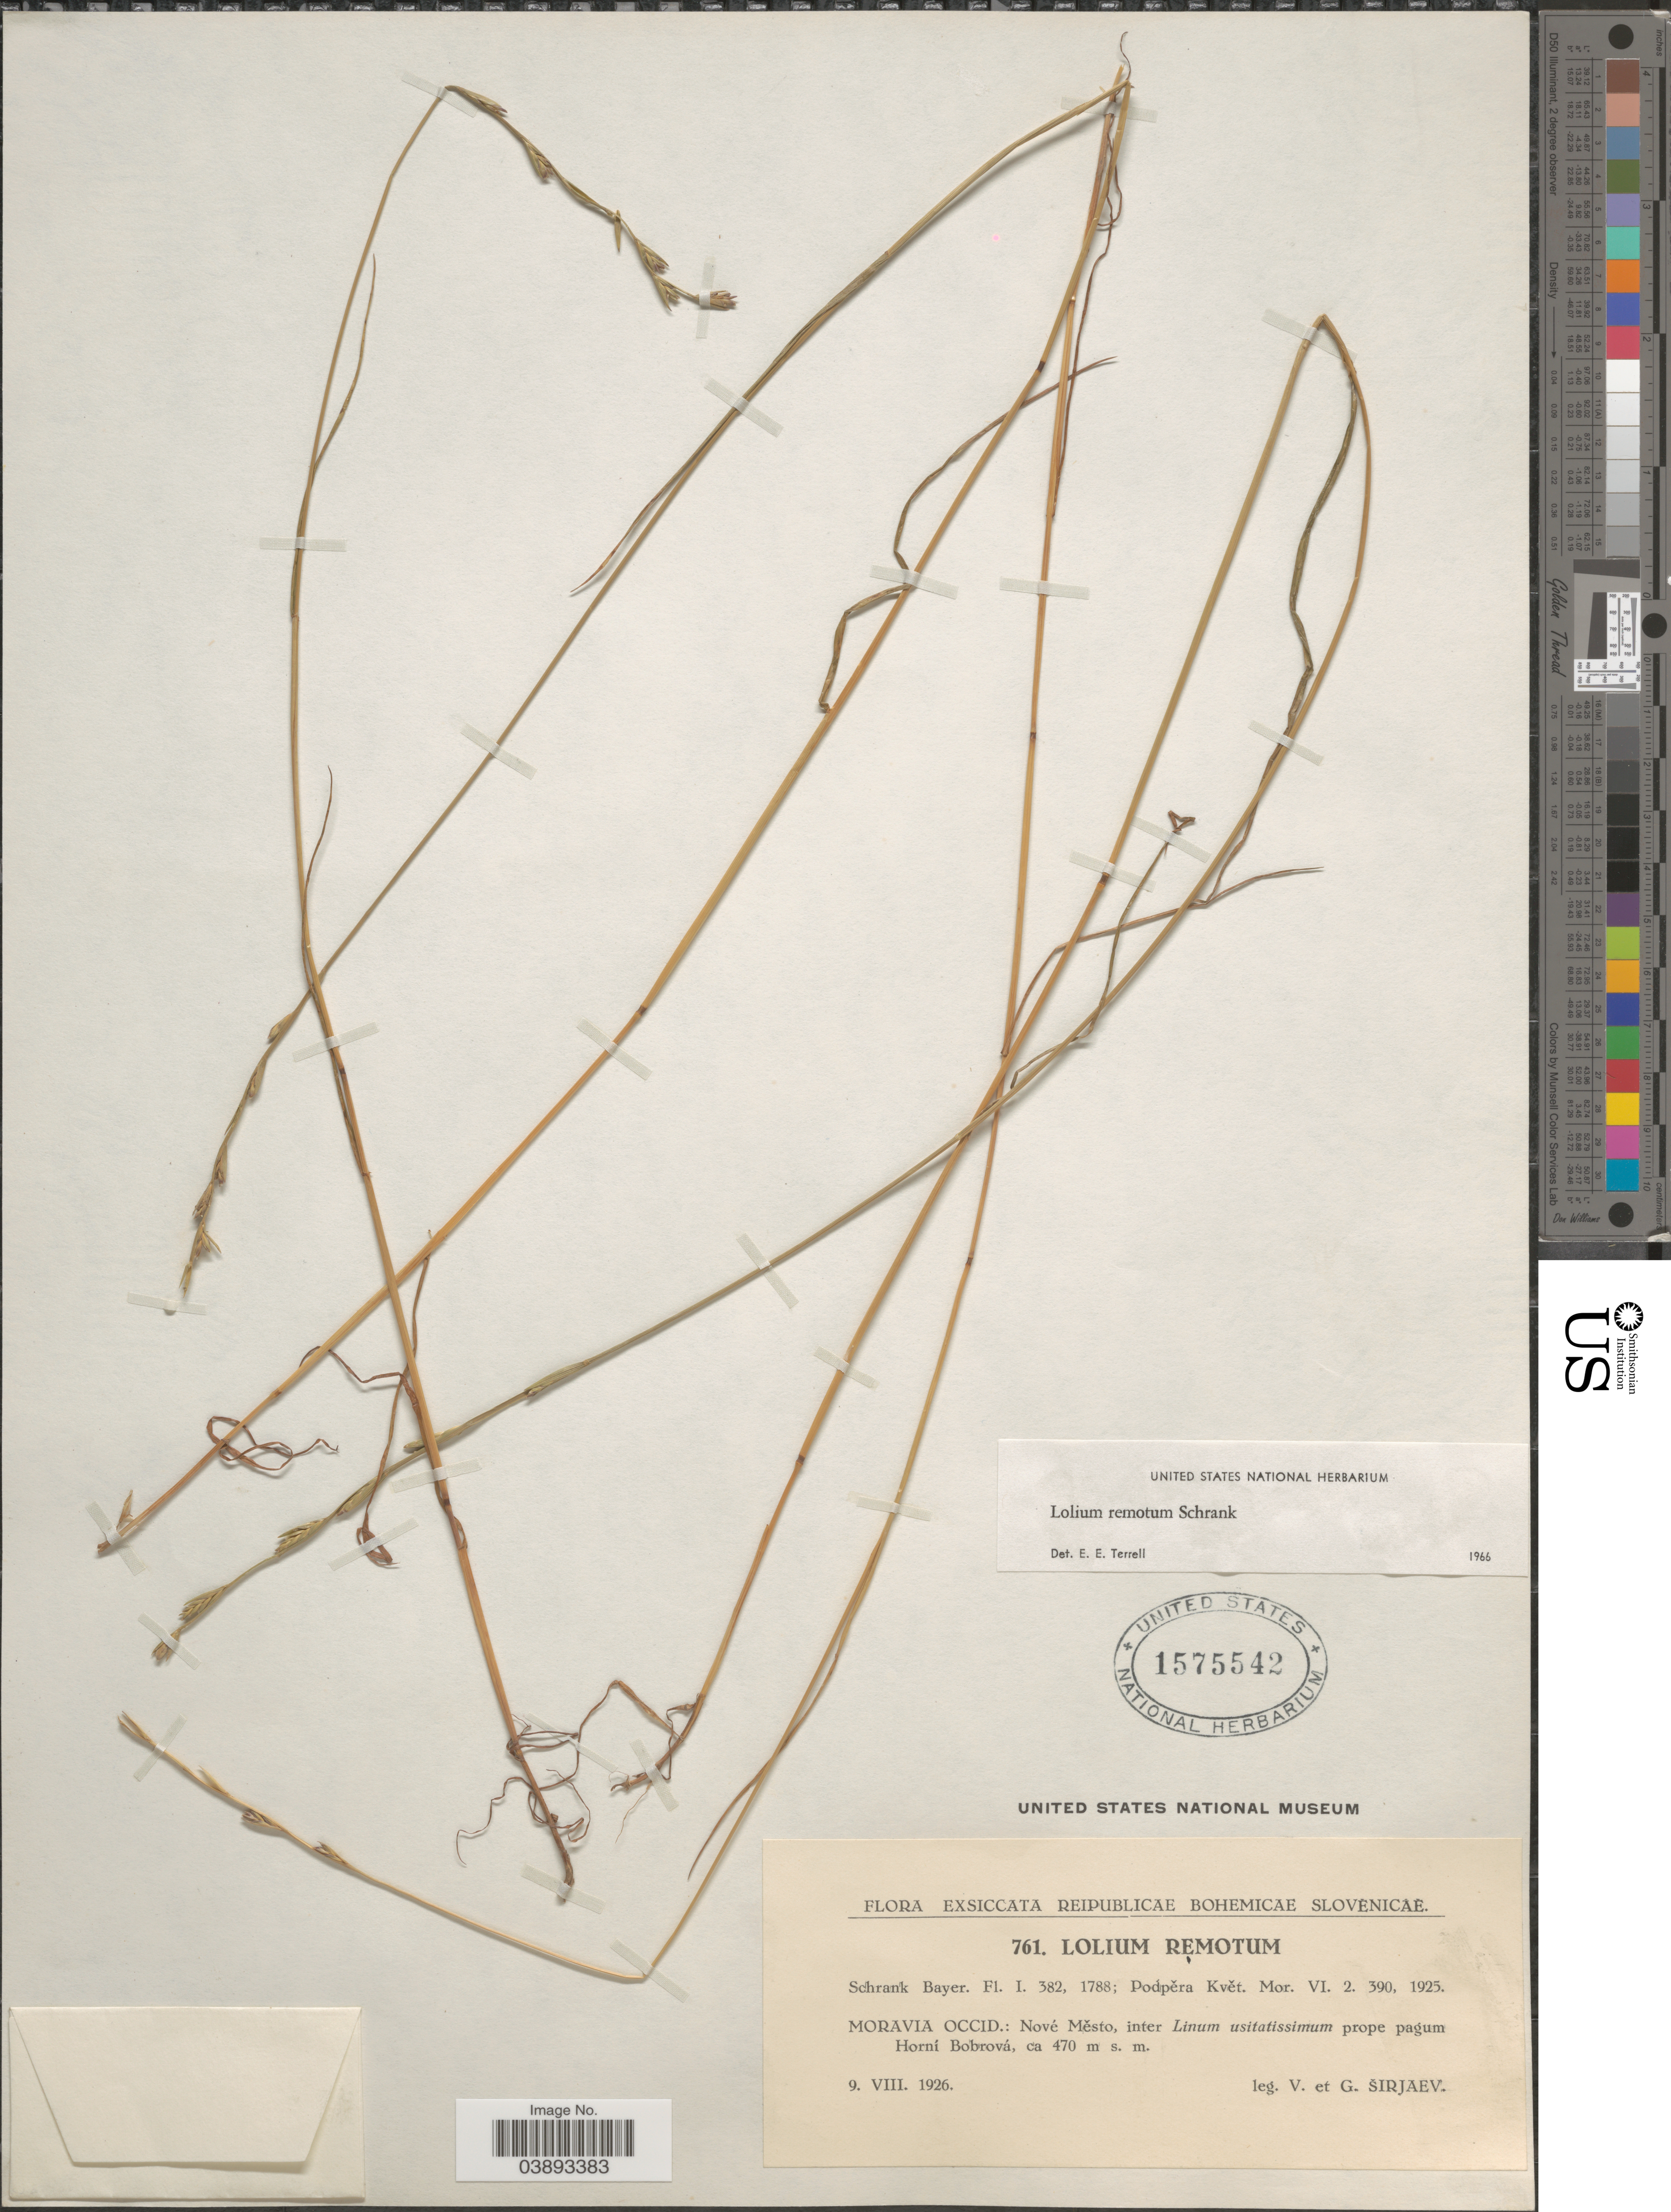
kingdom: Plantae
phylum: Tracheophyta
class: Liliopsida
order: Poales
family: Poaceae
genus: Lolium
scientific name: Lolium remotum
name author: Schrank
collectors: V. Sirjaev & G. Sirjaev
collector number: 761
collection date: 1926-08-09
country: Czechia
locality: Moravia Occid.: Nové Mĕsto, inter Linum usitatissimum prope pagum Horní Bobrová.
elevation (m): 470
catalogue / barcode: US 1575542